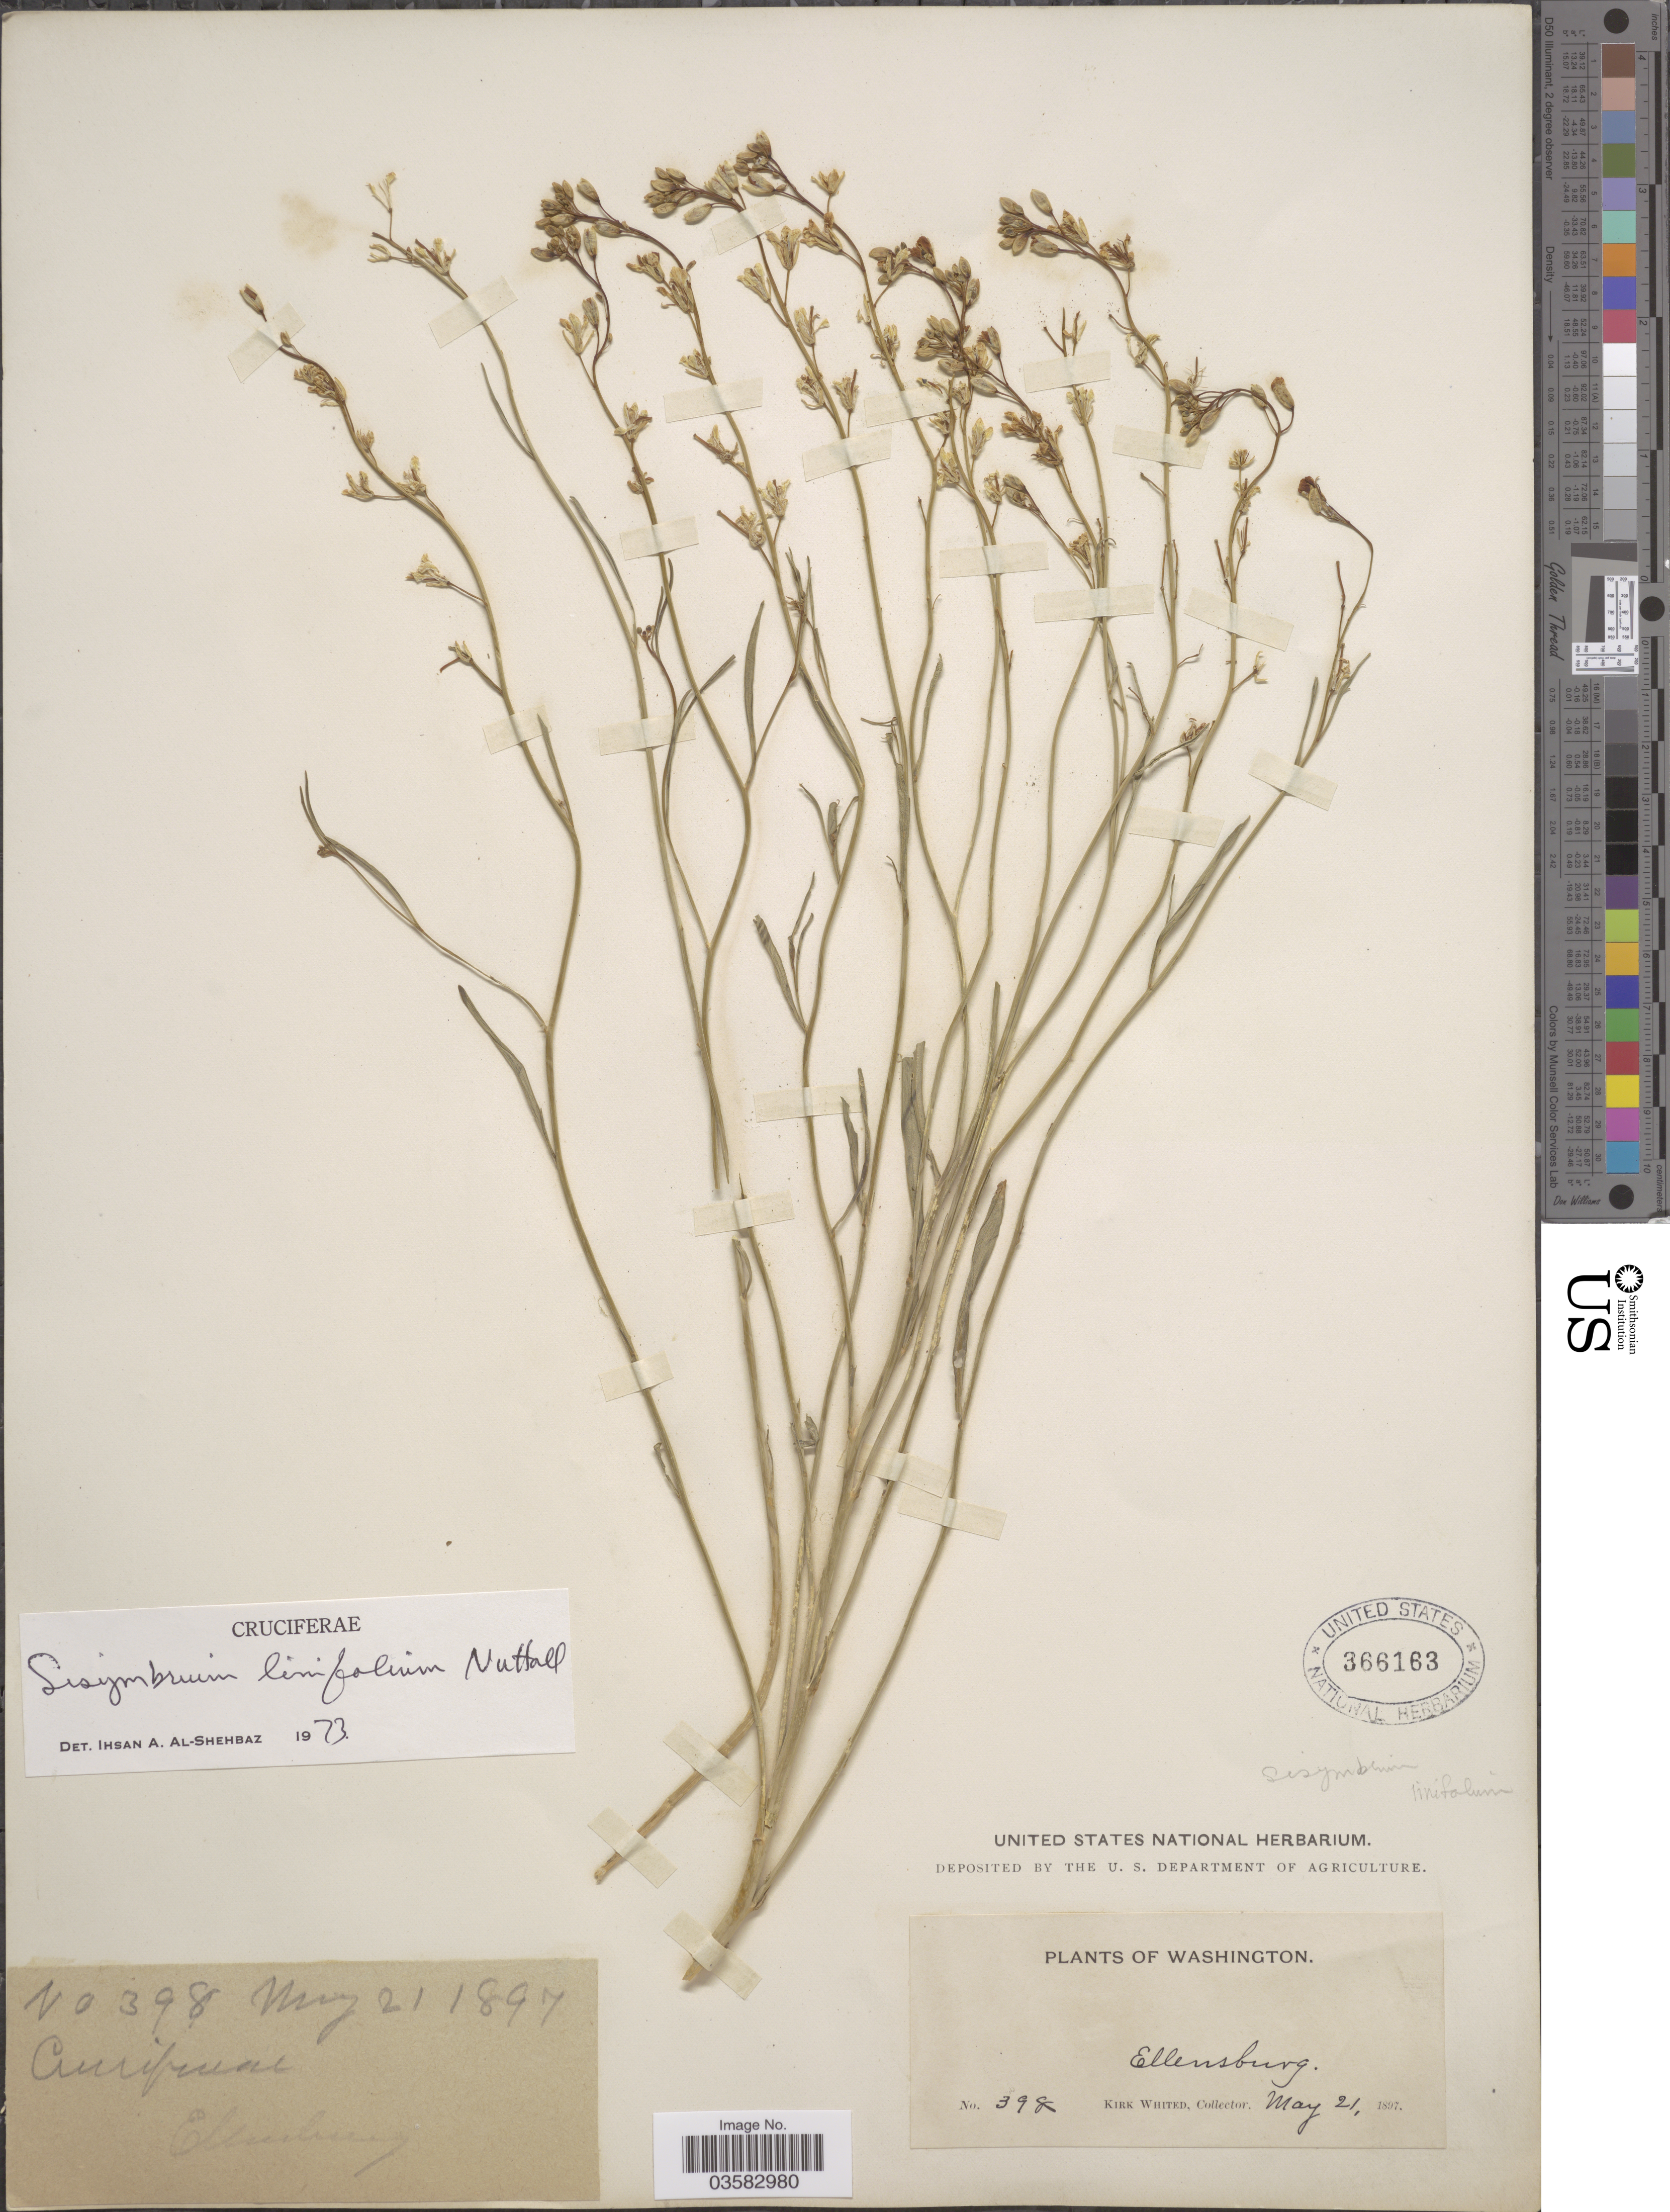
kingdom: Plantae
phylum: Tracheophyta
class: Magnoliopsida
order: Brassicales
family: Brassicaceae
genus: Sisymbrium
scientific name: Sisymbrium linifolium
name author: (Nutt.) Nutt. ex Torr. & A. Gray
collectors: K. Whited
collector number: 398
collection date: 1897-05-21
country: United States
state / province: Washington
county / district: Kittitas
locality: Ellensburg.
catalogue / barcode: US 366163